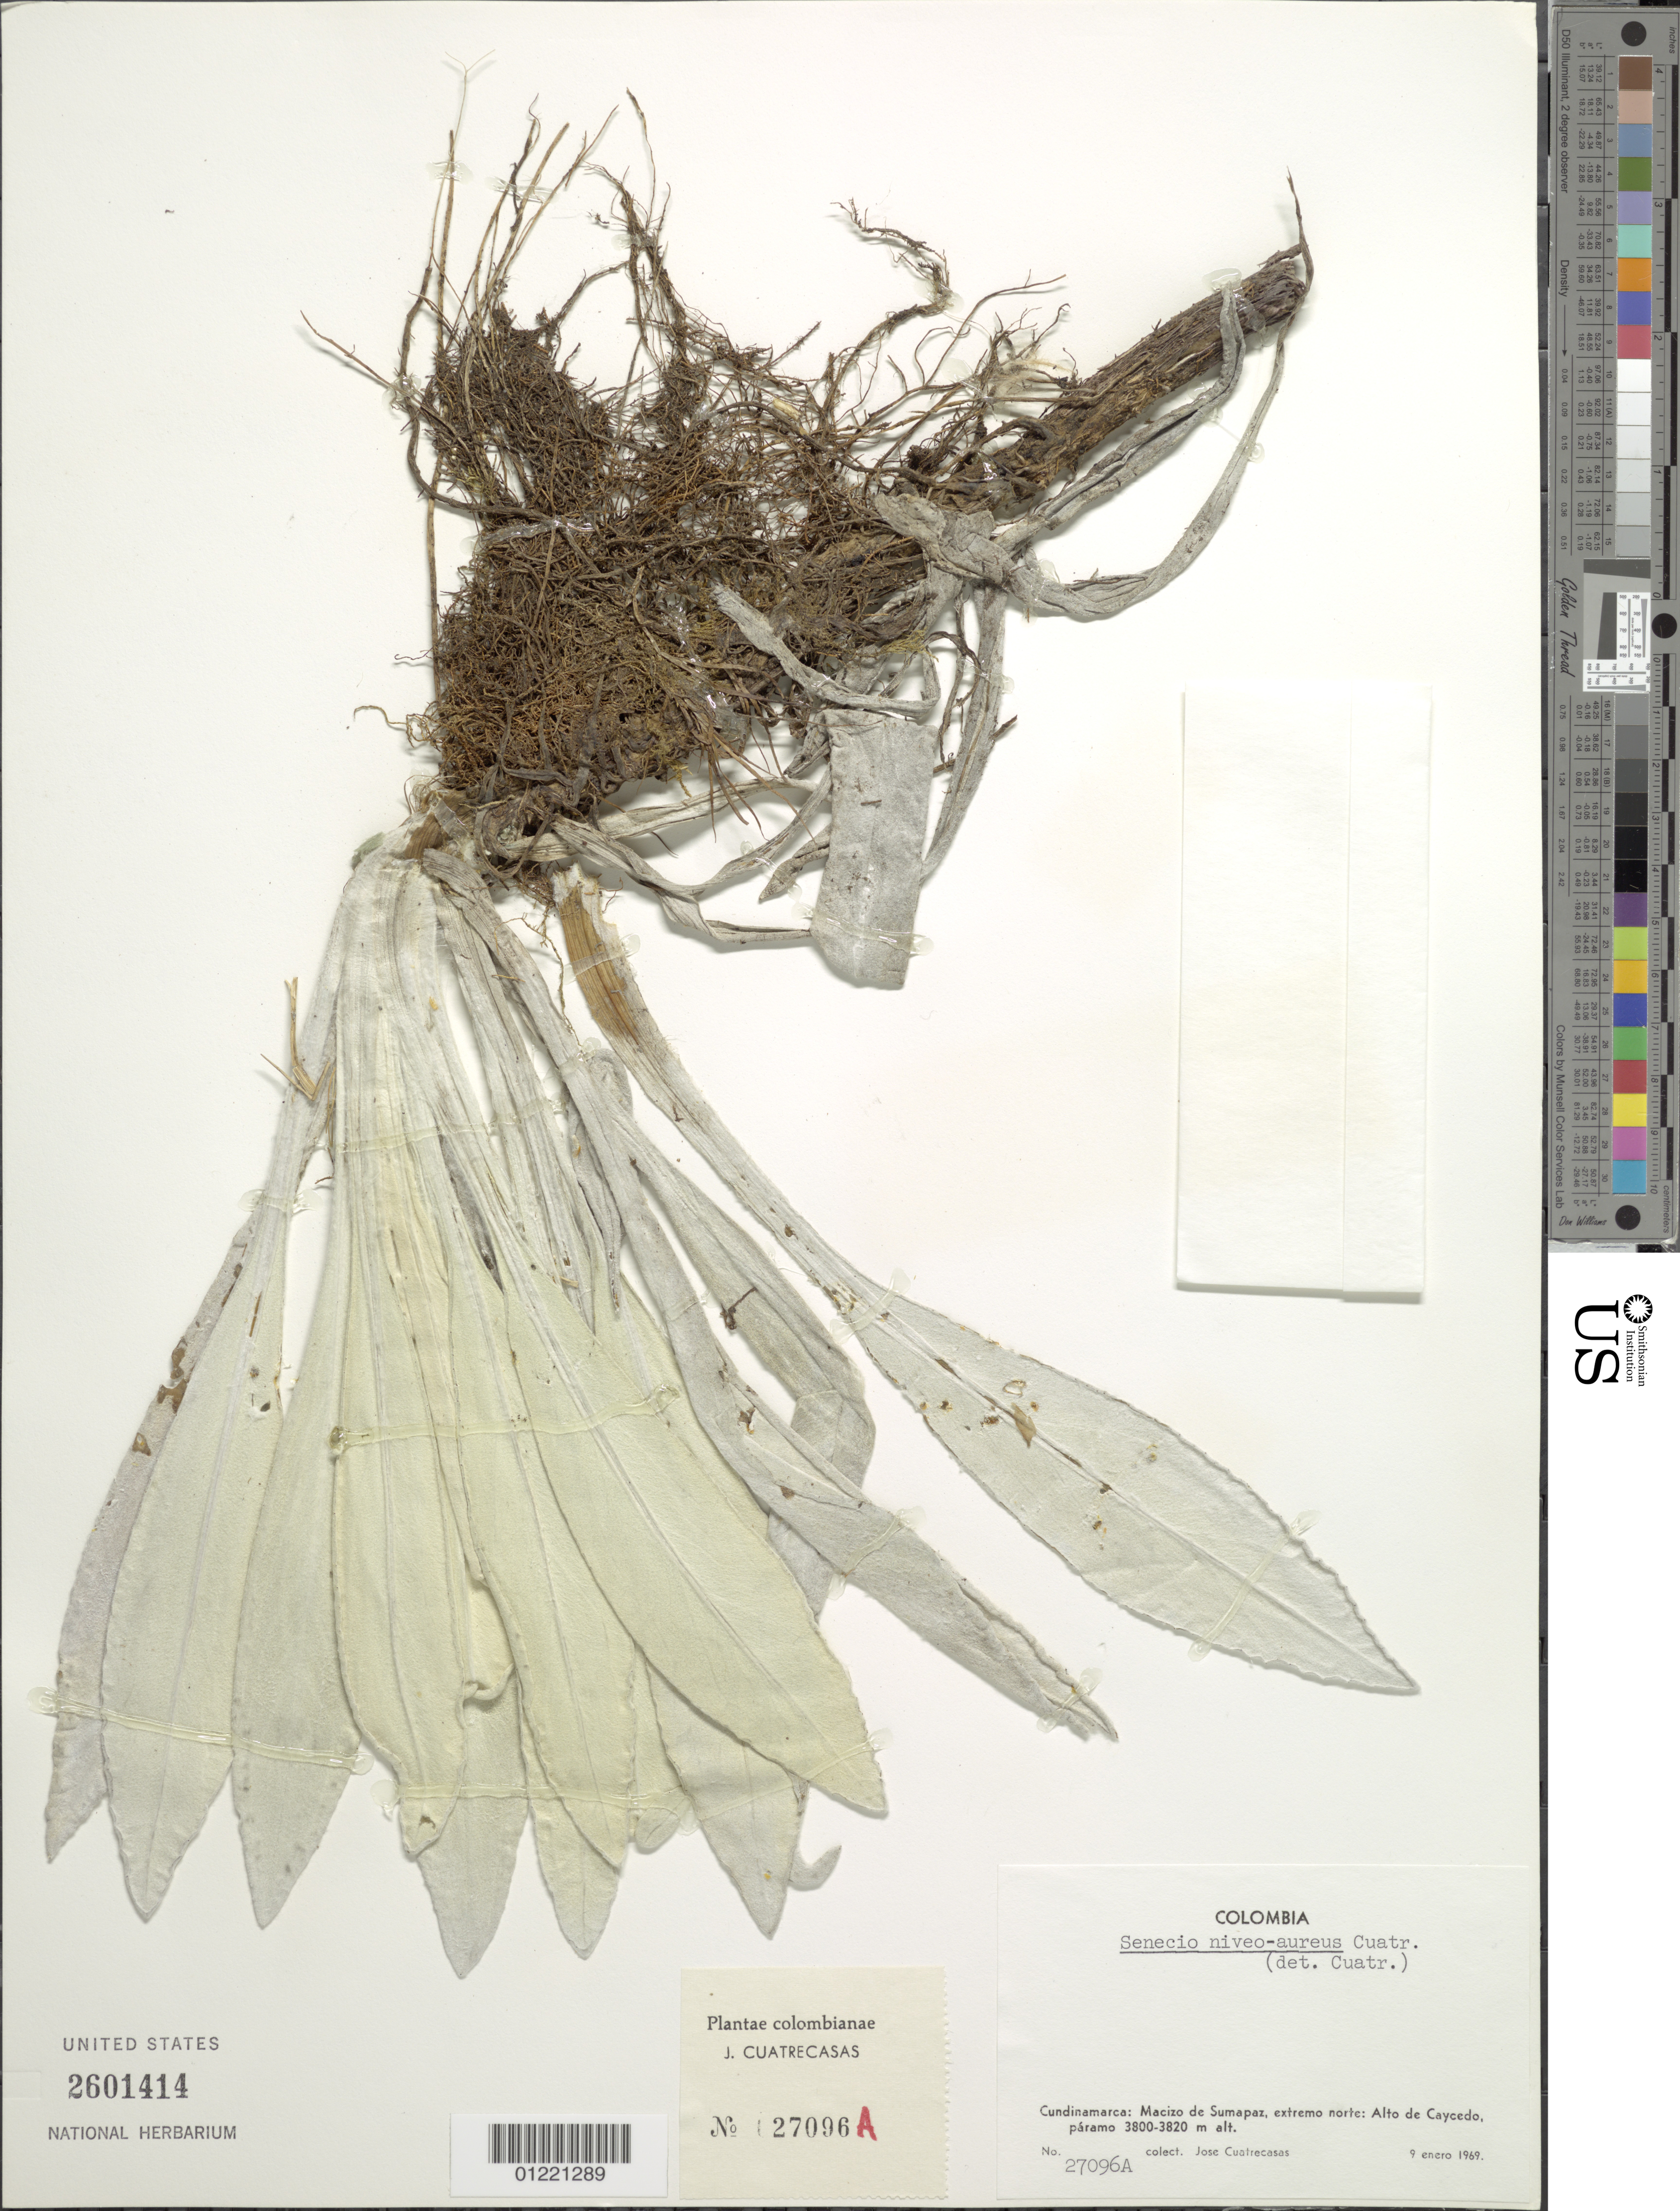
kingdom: Plantae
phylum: Tracheophyta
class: Magnoliopsida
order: Asterales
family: Asteraceae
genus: Senecio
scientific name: Senecio niveo-aureus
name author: Cuatrec.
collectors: J. Cuatrecasas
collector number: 27096A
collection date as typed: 09 Jan 1969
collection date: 1969-01-09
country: Colombia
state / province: Cundinamarca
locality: Macizo de Sumapaz, extremo norte; Alto de Caycedo.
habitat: paramo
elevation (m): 3800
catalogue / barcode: US 2601414